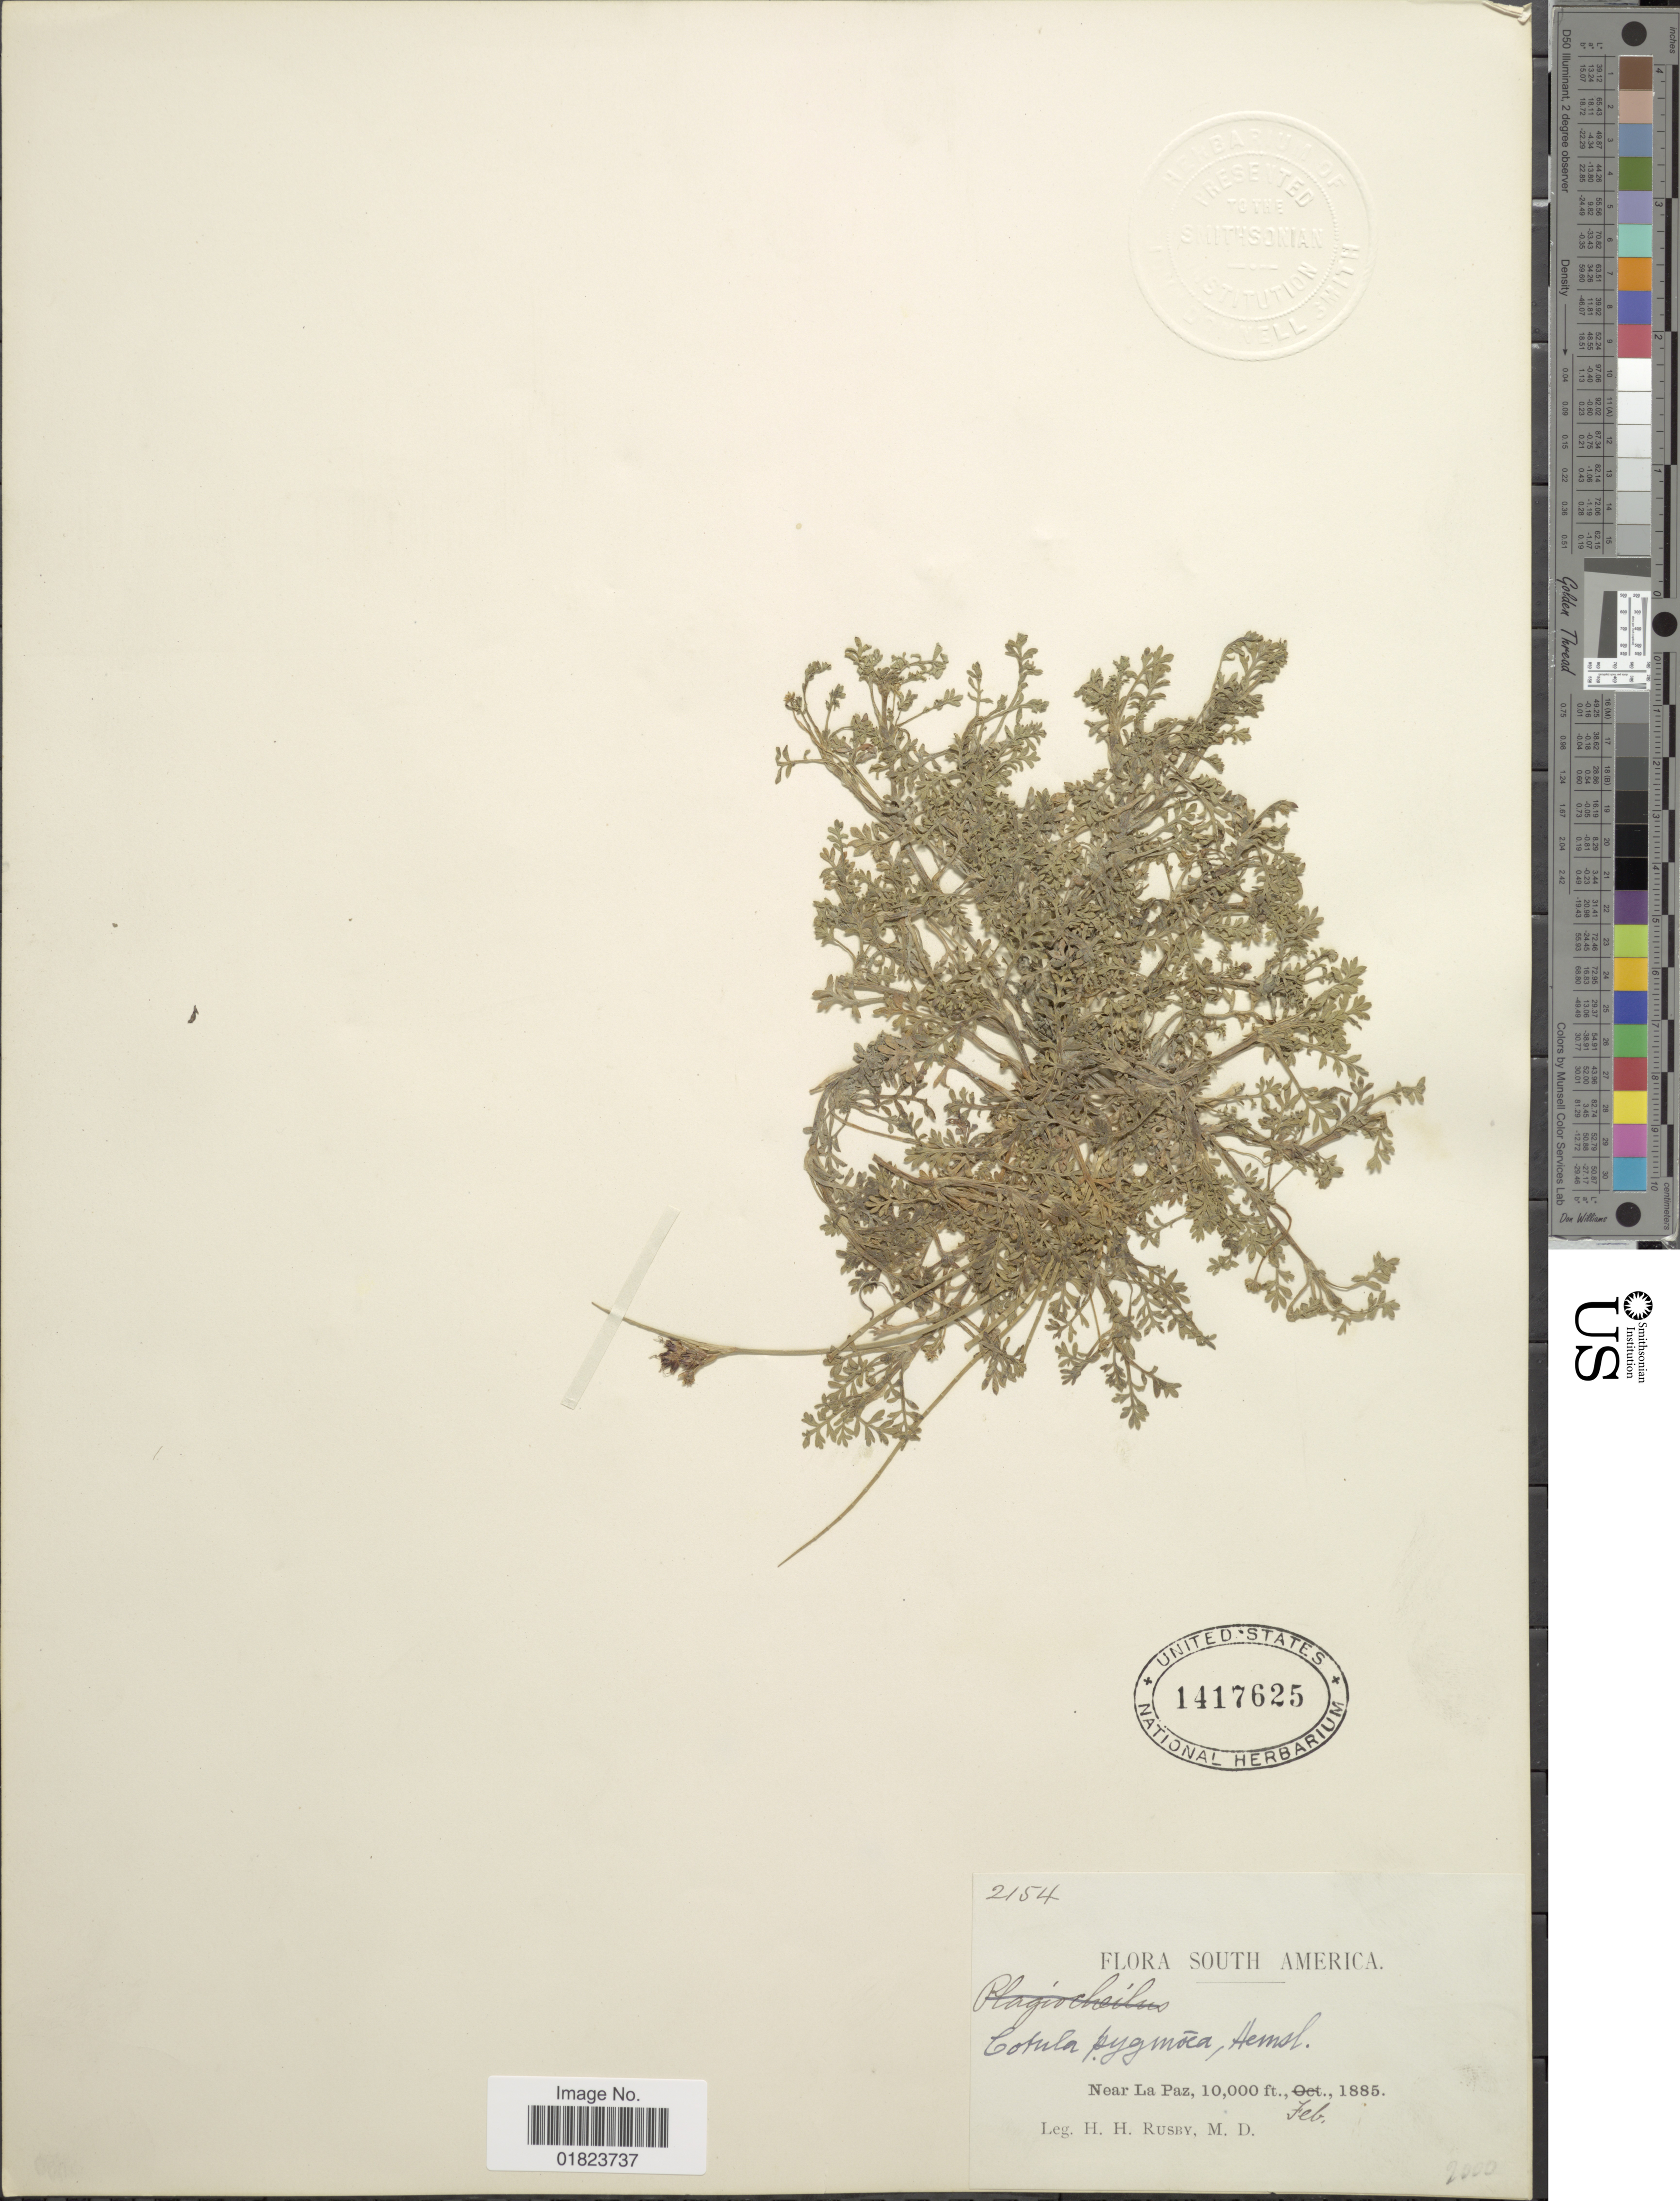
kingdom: Plantae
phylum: Tracheophyta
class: Magnoliopsida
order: Asterales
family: Asteraceae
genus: Cotula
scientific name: Cotula minuta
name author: G. Forst.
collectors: H. H. Rusby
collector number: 2154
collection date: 1885-02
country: Bolivia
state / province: La Paz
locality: Near La Paz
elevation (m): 3048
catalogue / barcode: US 1417625